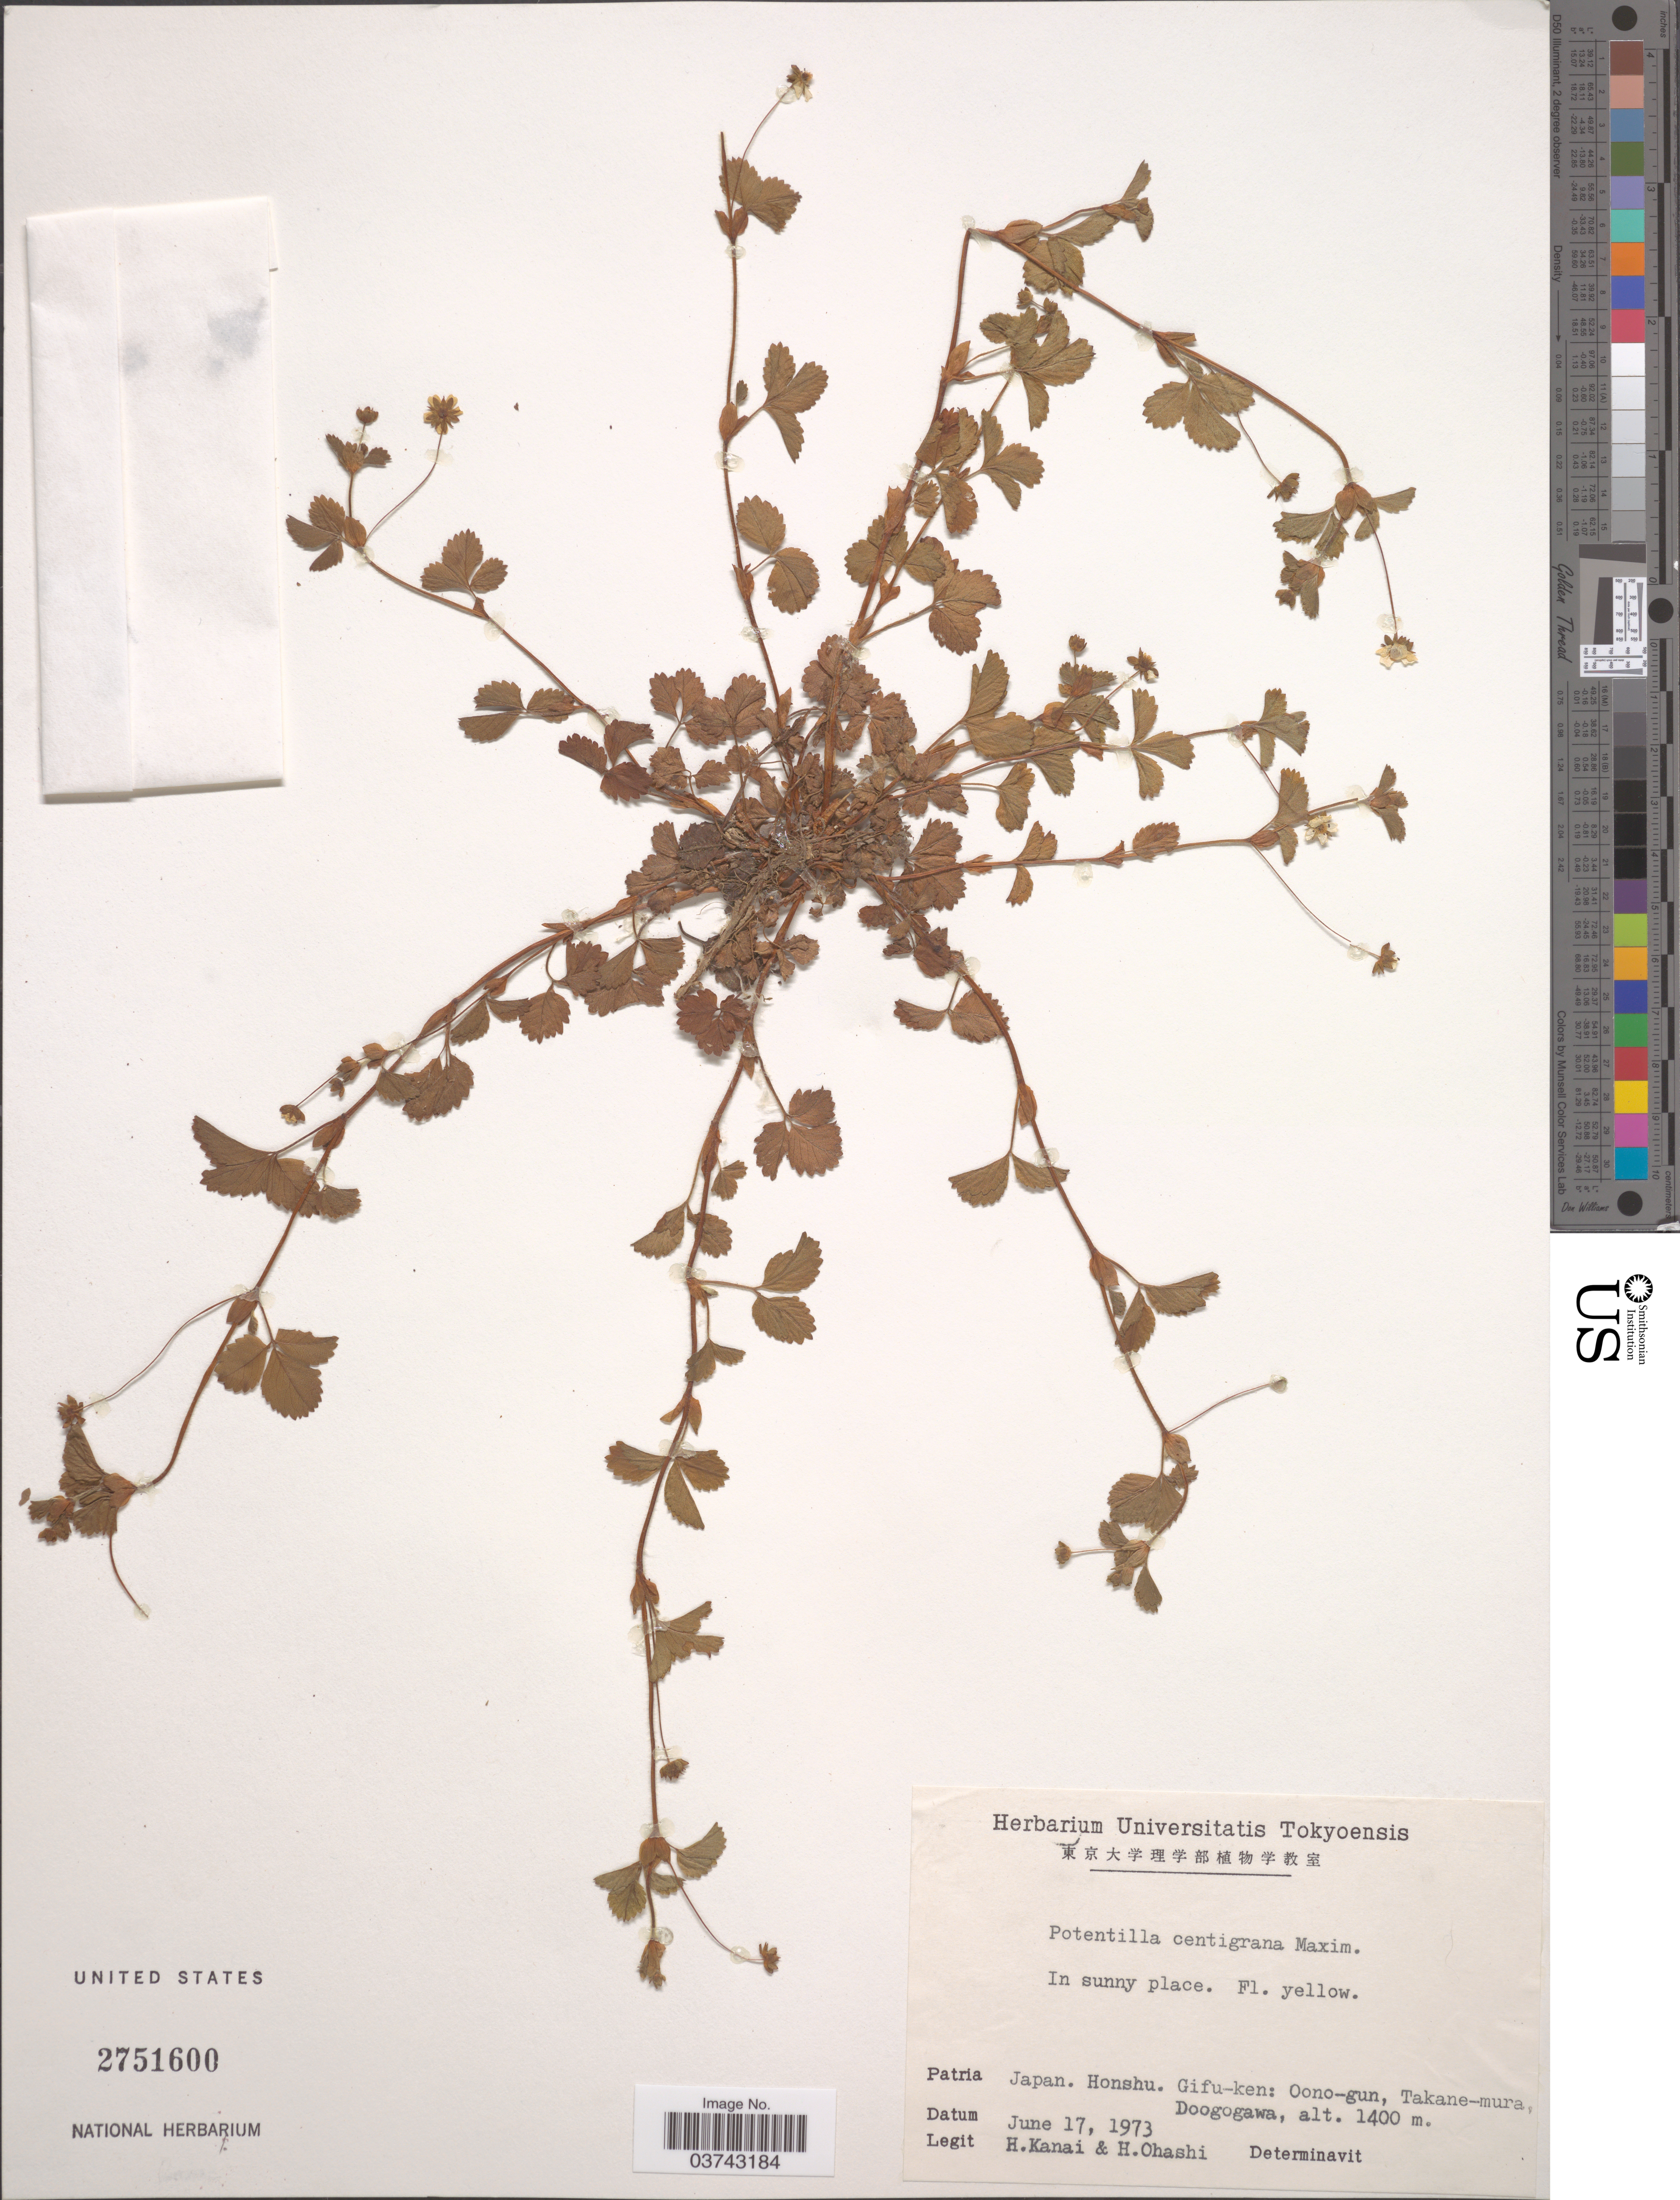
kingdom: Plantae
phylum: Tracheophyta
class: Magnoliopsida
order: Rosales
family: Rosaceae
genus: Potentilla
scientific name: Potentilla centigrana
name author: Maxim.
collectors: H. Kanai & H. Ohashi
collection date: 1973-06-17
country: Japan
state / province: Gihu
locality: Honshu. Gifu-ken: Oono-gun, Takane-mura, Doogogawa.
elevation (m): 1400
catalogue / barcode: US 2751600